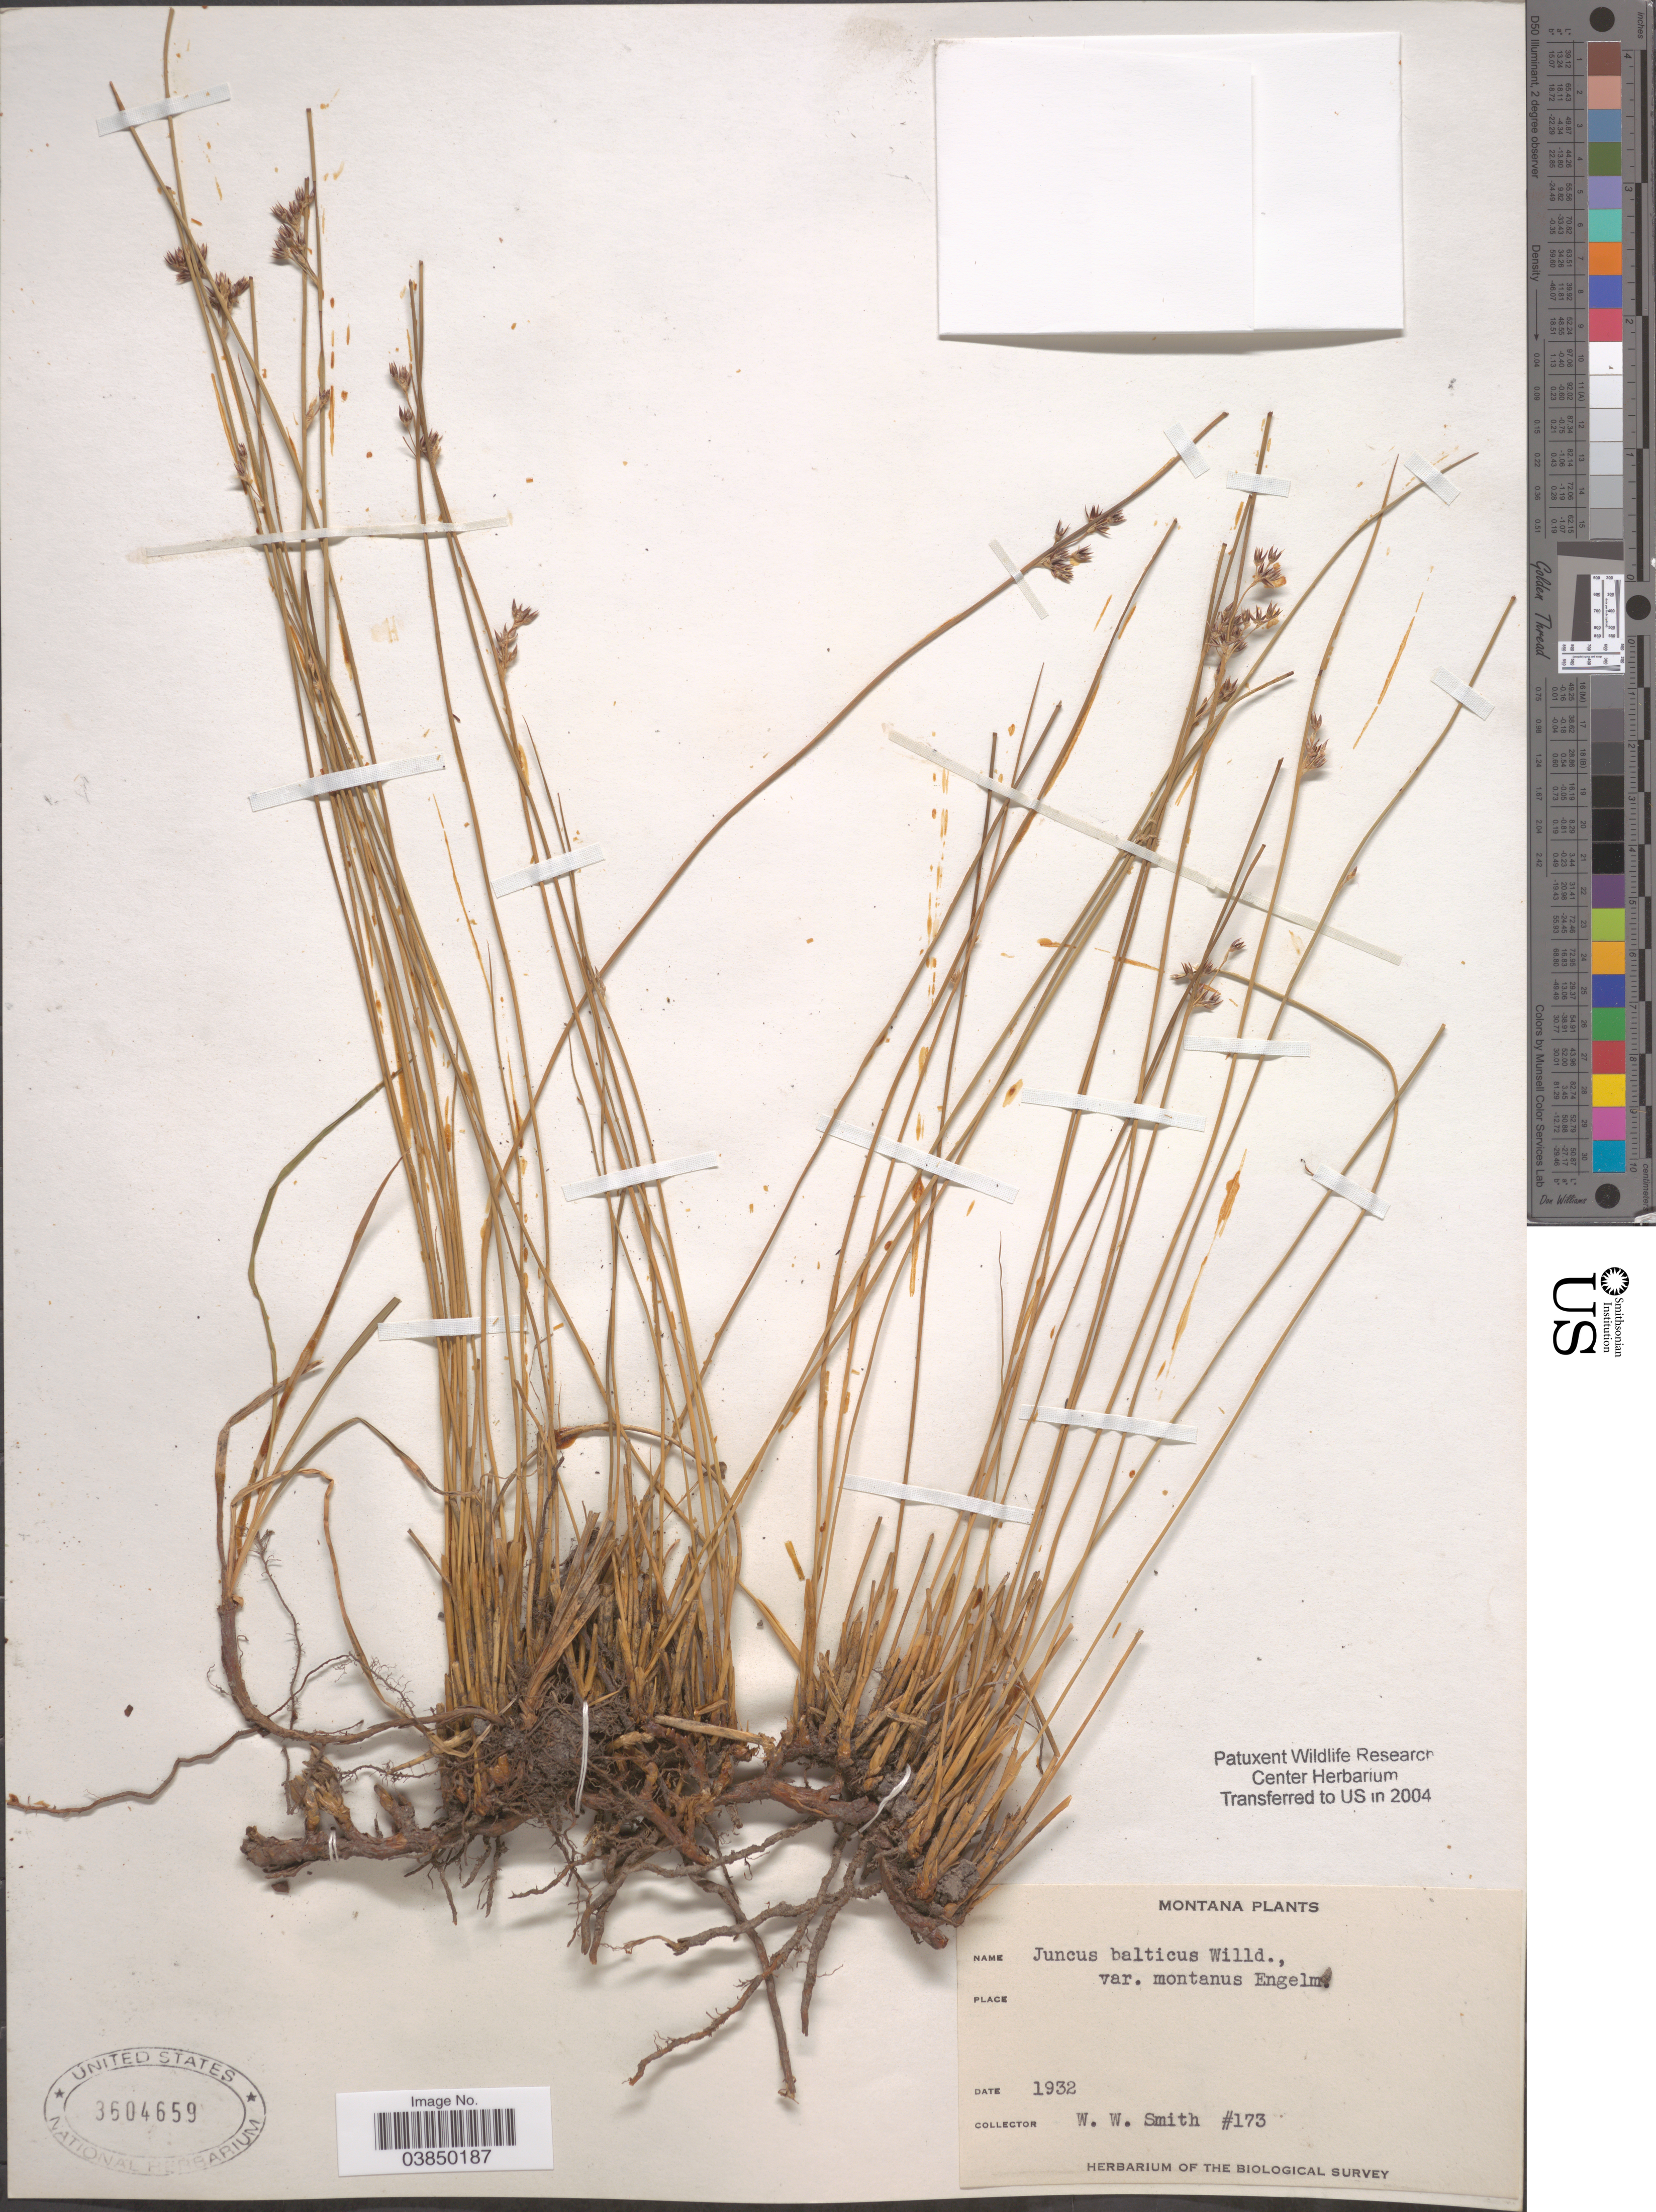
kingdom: Plantae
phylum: Tracheophyta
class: Liliopsida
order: Poales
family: Juncaceae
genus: Juncus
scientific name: Juncus balticus var. montanus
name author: Engelm.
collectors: W. W. Smith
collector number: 173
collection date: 1932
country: United States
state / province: Montana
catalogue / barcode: US 3604659